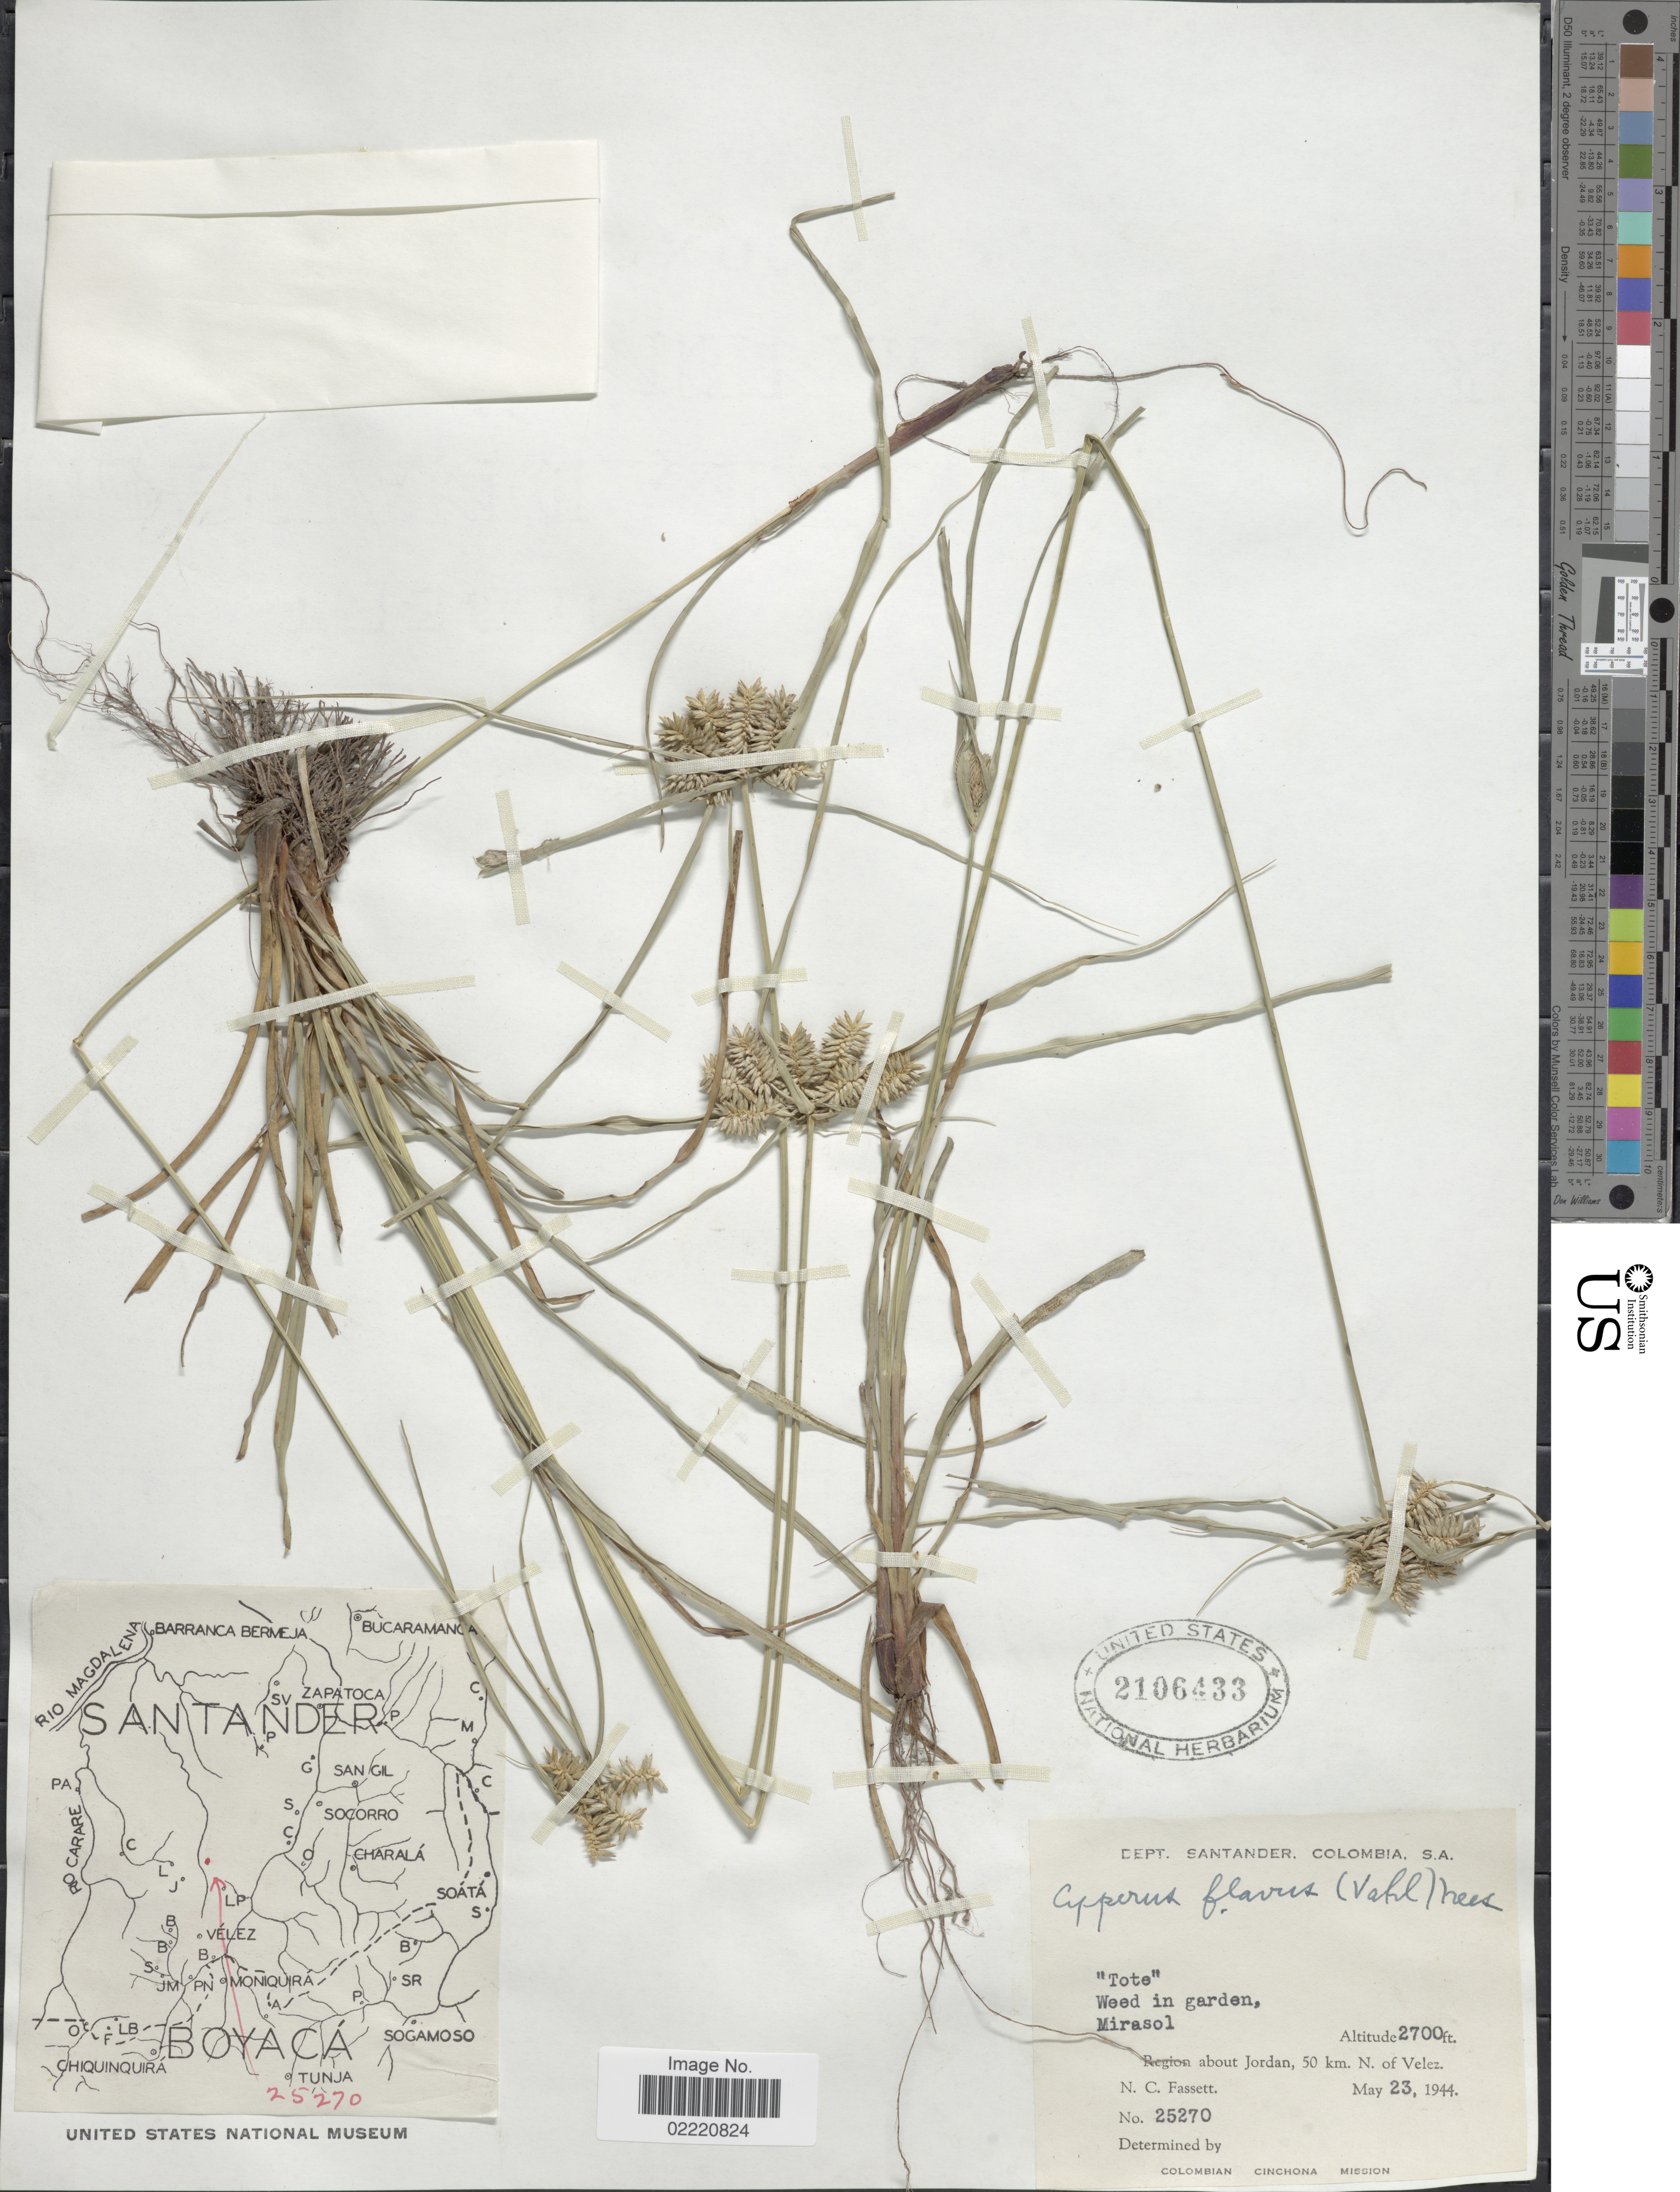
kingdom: Plantae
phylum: Tracheophyta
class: Liliopsida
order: Poales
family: Cyperaceae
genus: Cyperus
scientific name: Cyperus aggregatus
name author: (Willd.) Endl.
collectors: N. C. Fassett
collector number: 25270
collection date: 1944-05-23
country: Colombia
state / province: Santander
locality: Dept. Santander, Region about Jordan, 50 km. N of Velez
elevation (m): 823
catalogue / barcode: US 2106433